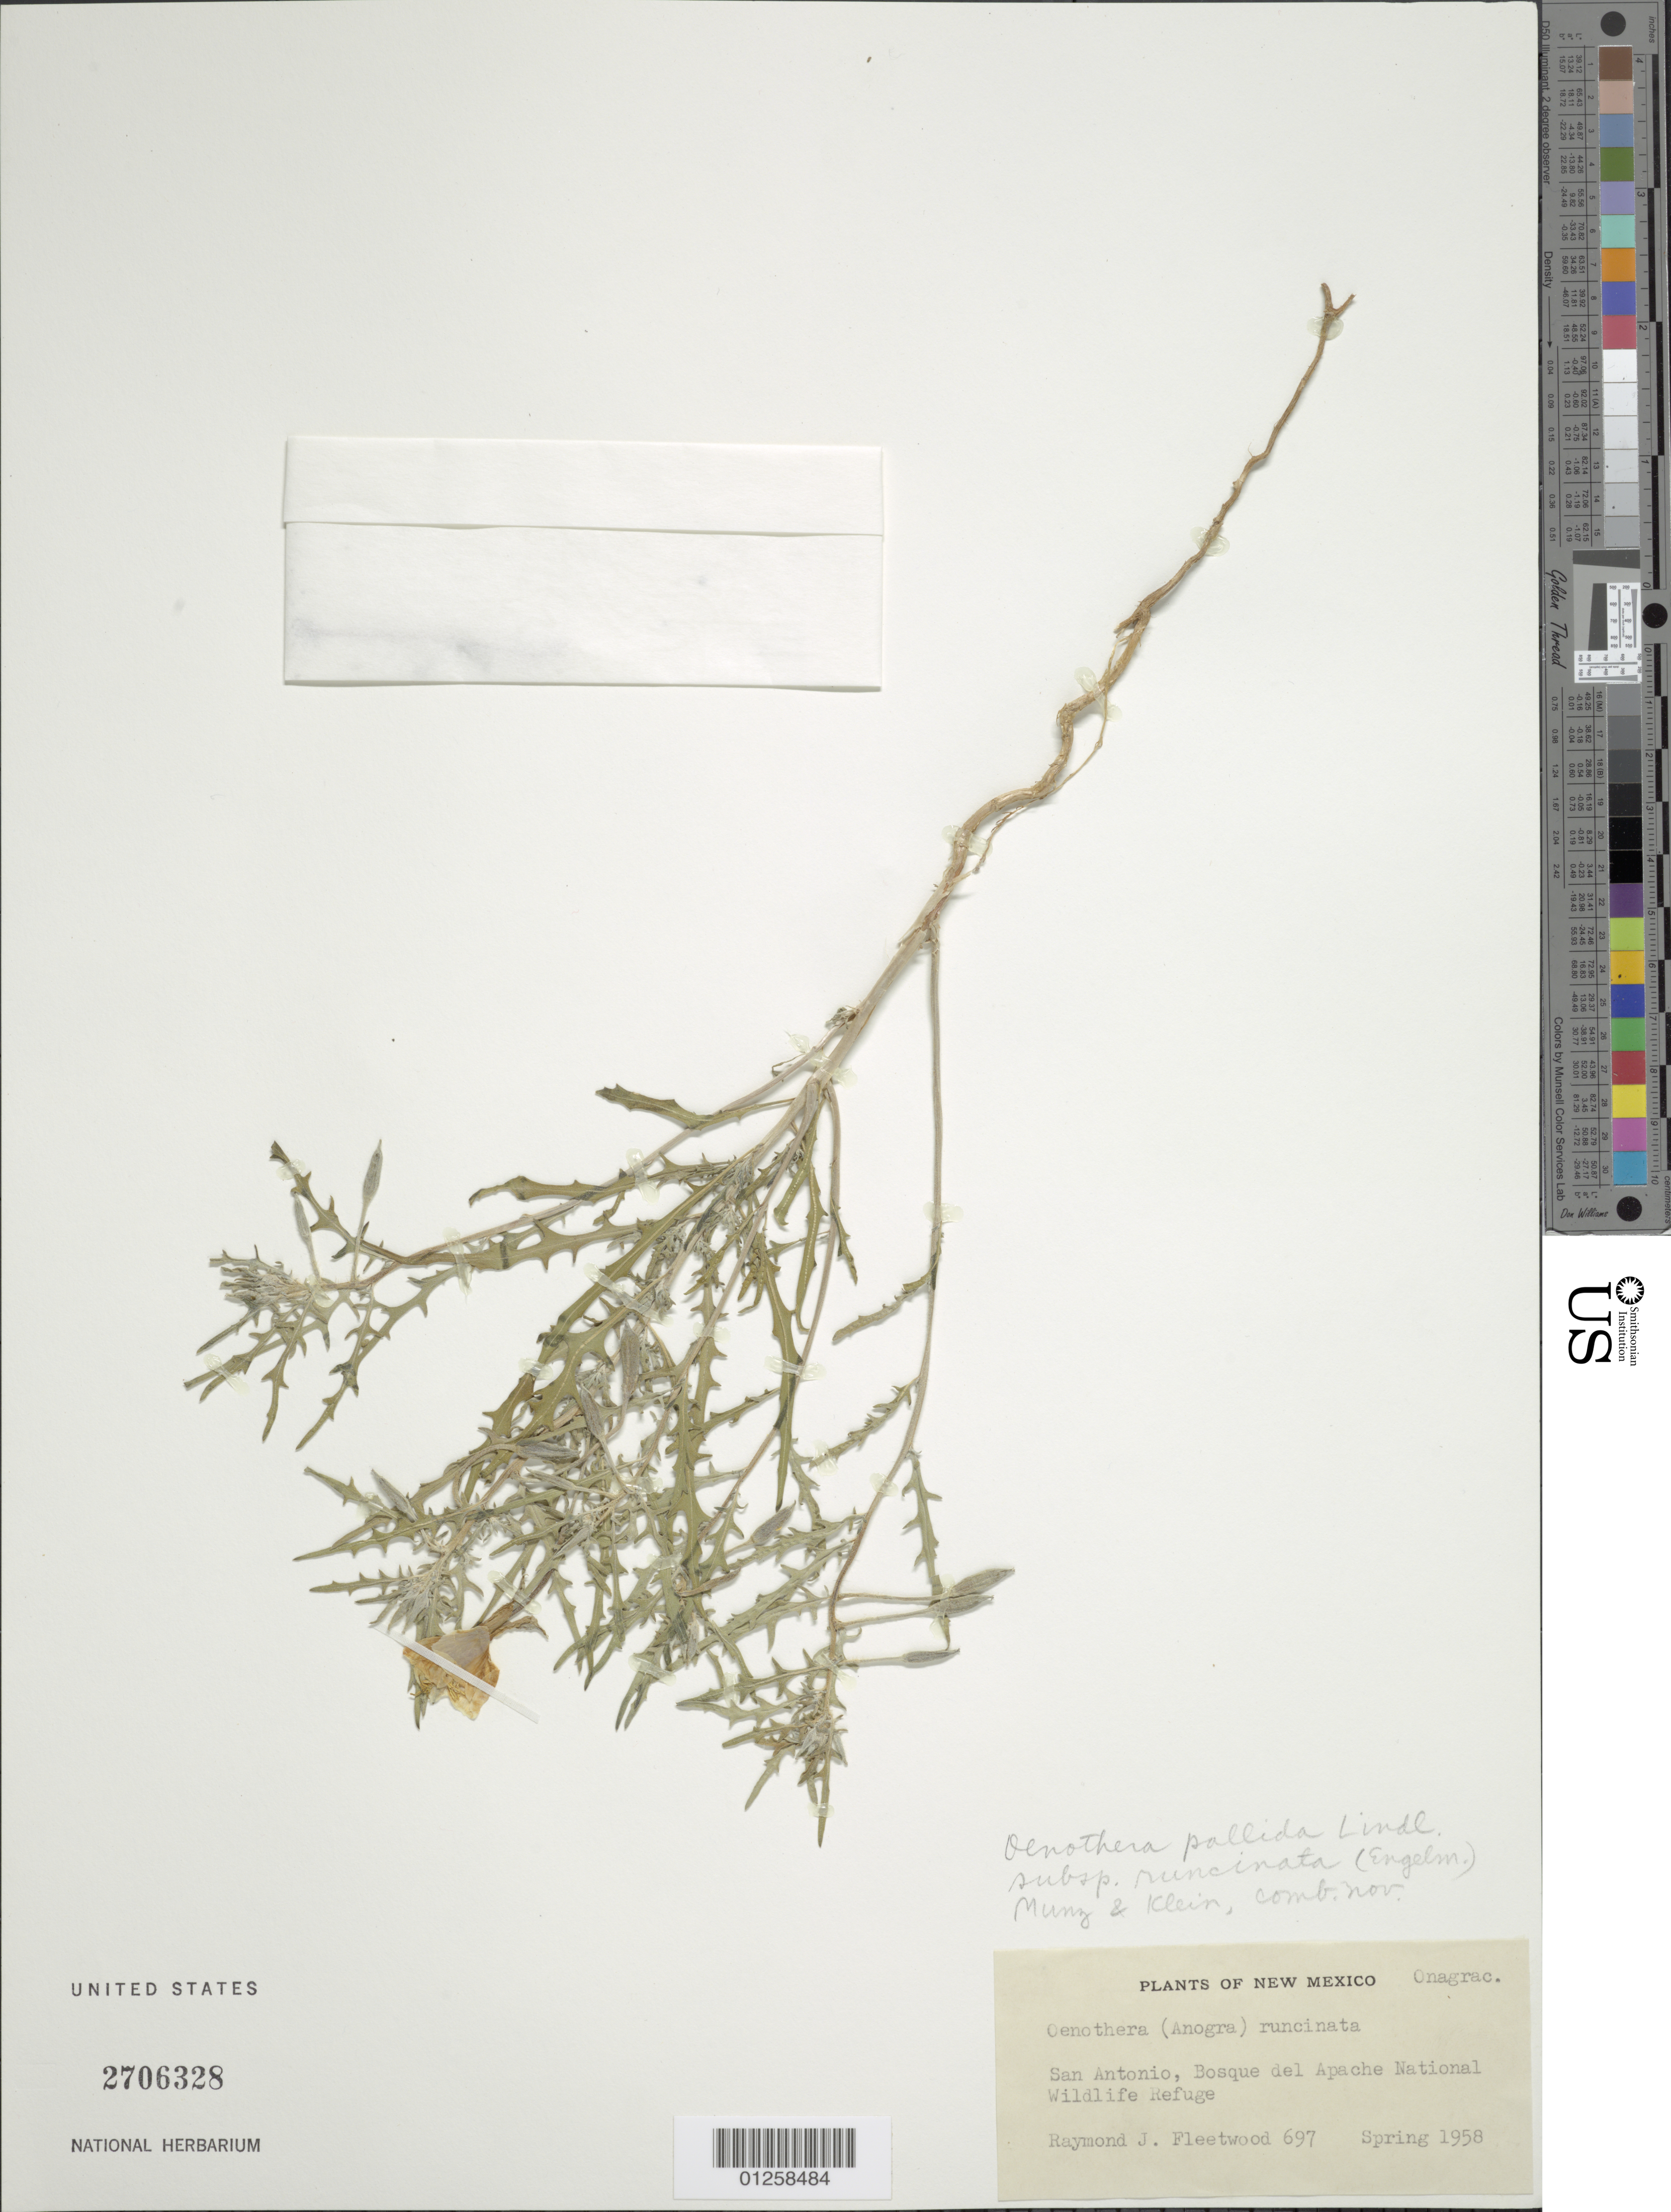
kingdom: Plantae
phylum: Tracheophyta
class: Magnoliopsida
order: Myrtales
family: Onagraceae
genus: Oenothera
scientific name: Oenothera pallida subsp. runcinata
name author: (Engelm.) Munz & W.M. Klein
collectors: R. J. Fleetwood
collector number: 697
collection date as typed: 1958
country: United States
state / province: New Mexico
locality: San Antonio, Bosque del Apache National Wildlife Refuge.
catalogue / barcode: US 2706328